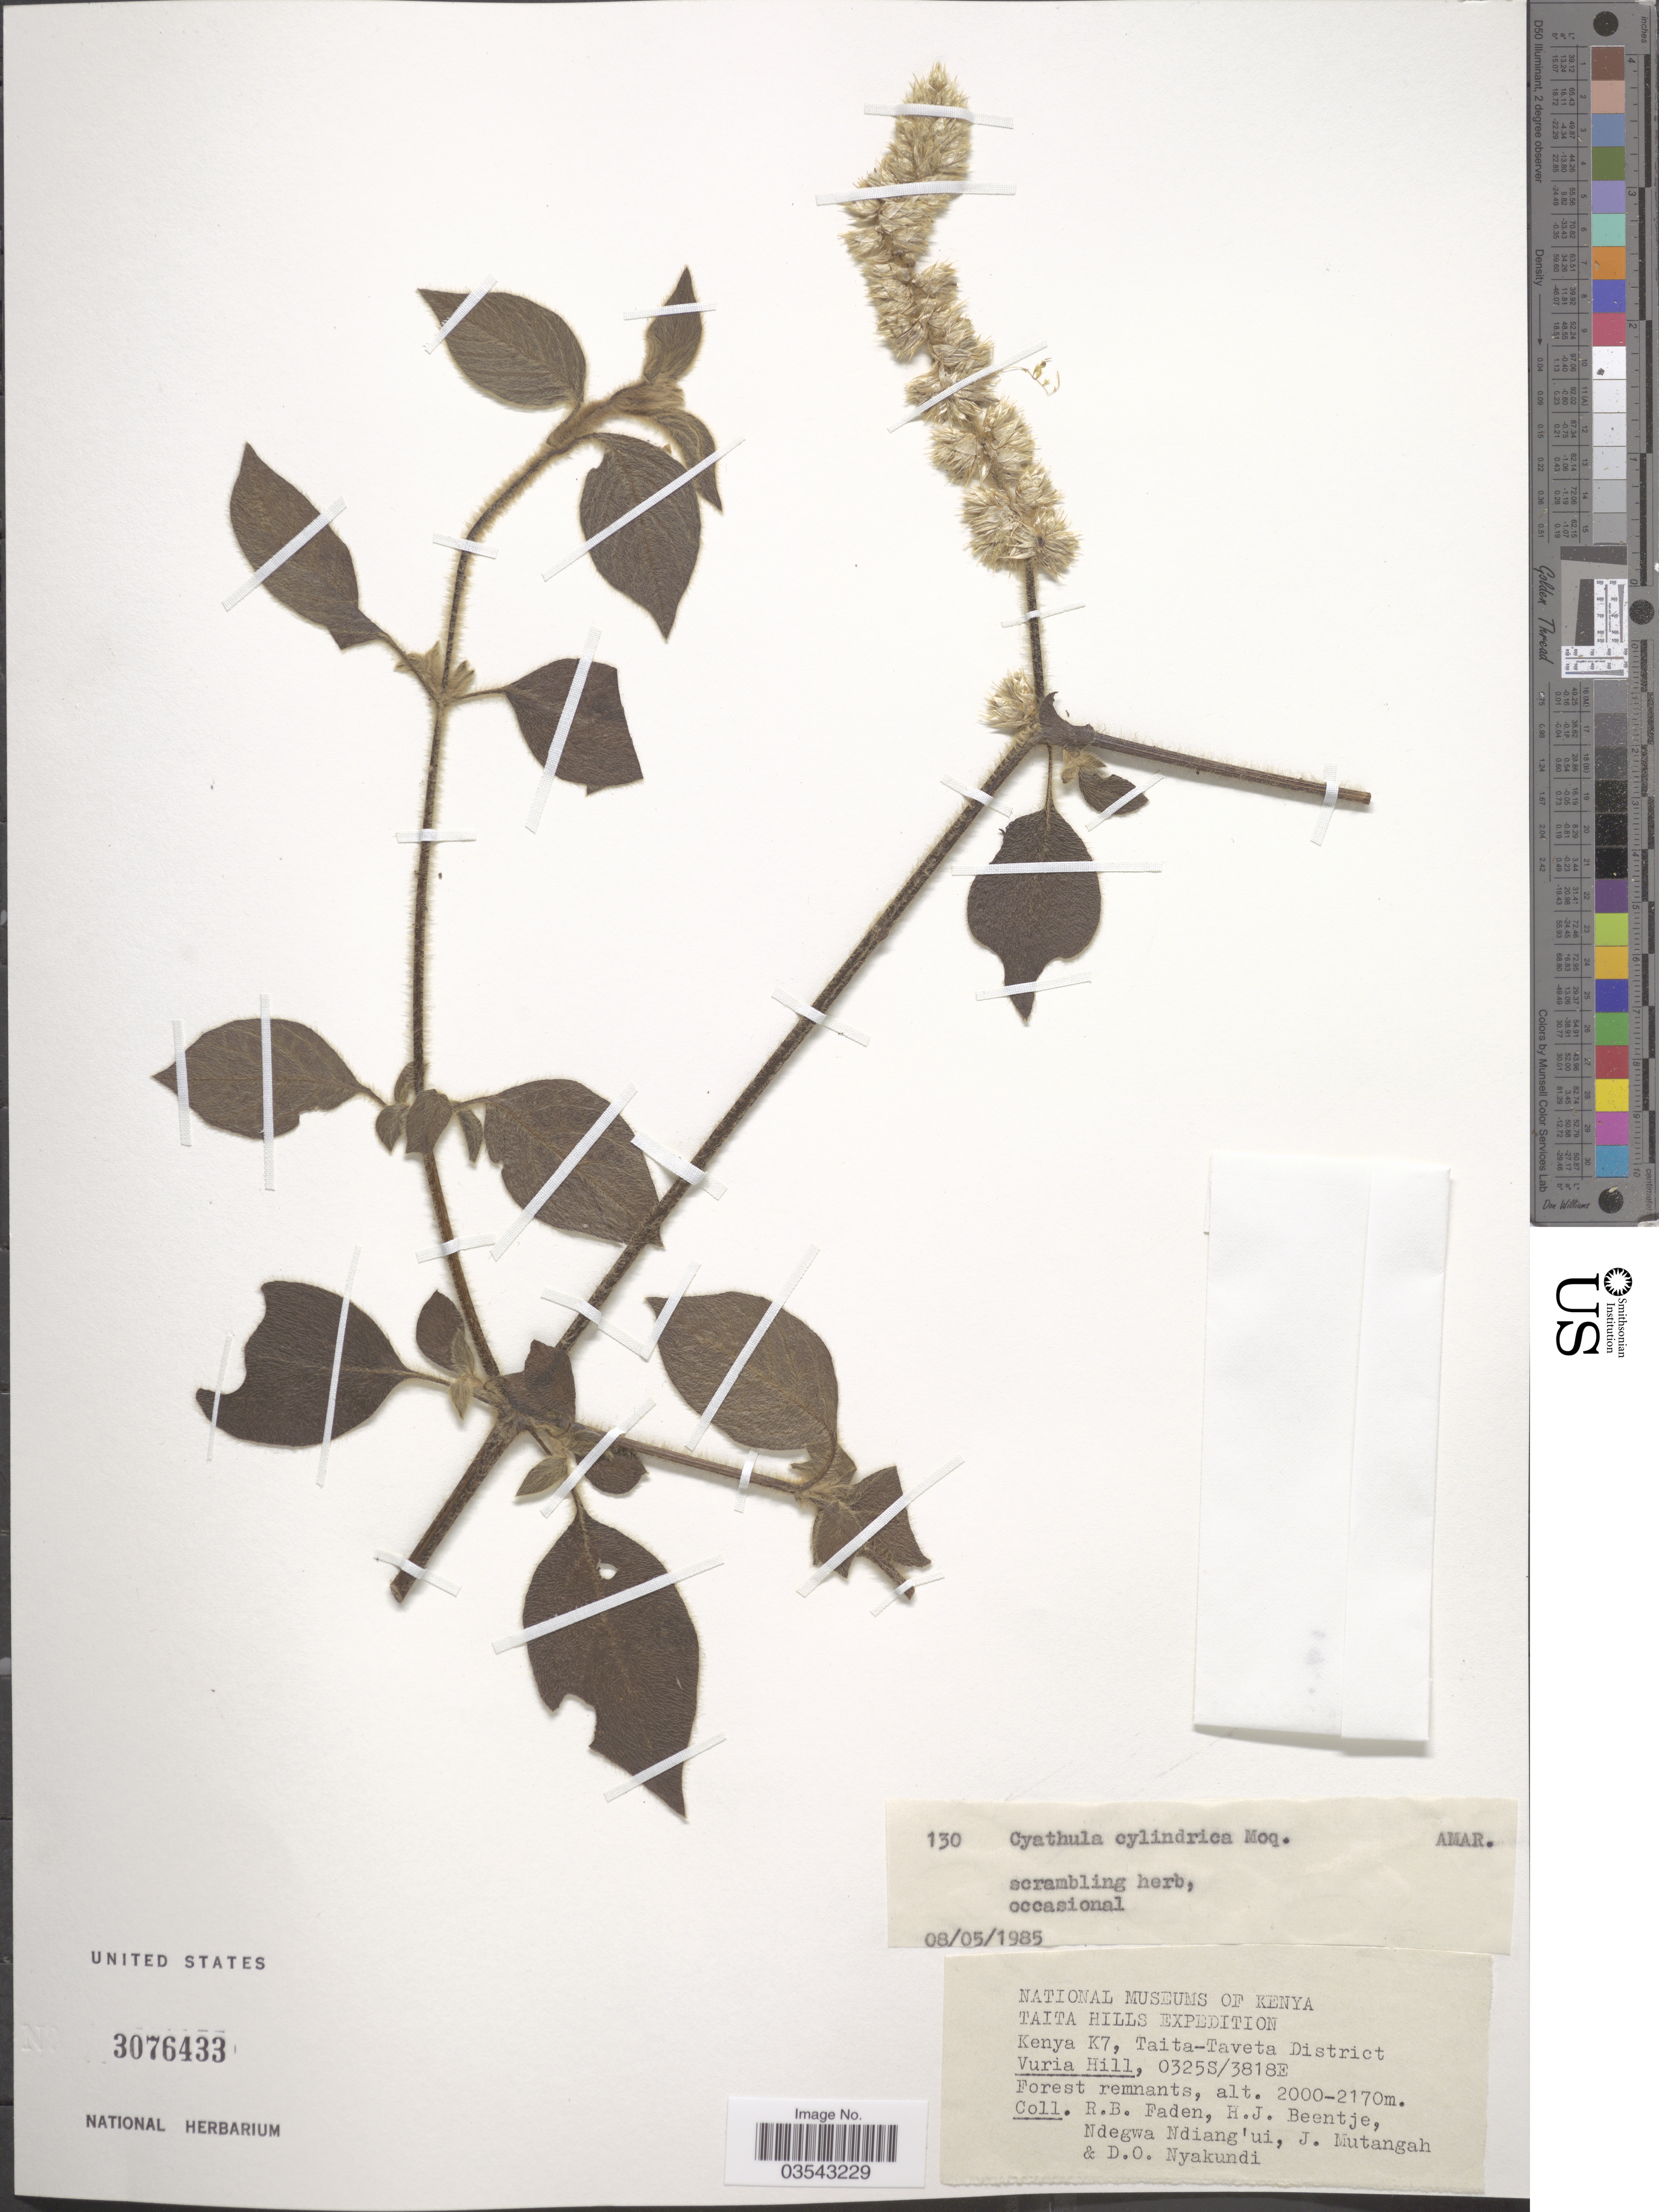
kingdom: Plantae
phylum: Tracheophyta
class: Magnoliopsida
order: Caryophyllales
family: Amaranthaceae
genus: Cyathula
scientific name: Cyathula cylindrica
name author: Moq.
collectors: R. B. Faden, H. J. Beentje, Ndegwa Ndiang'ui, J. Mutangah & D. Nyakundi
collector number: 130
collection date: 1985-05-08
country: Kenya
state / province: Taita Taveta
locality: Taita Hills. Kenya K7, Taita-Taveta District Vuria Hill.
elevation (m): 2000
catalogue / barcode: US 3076433